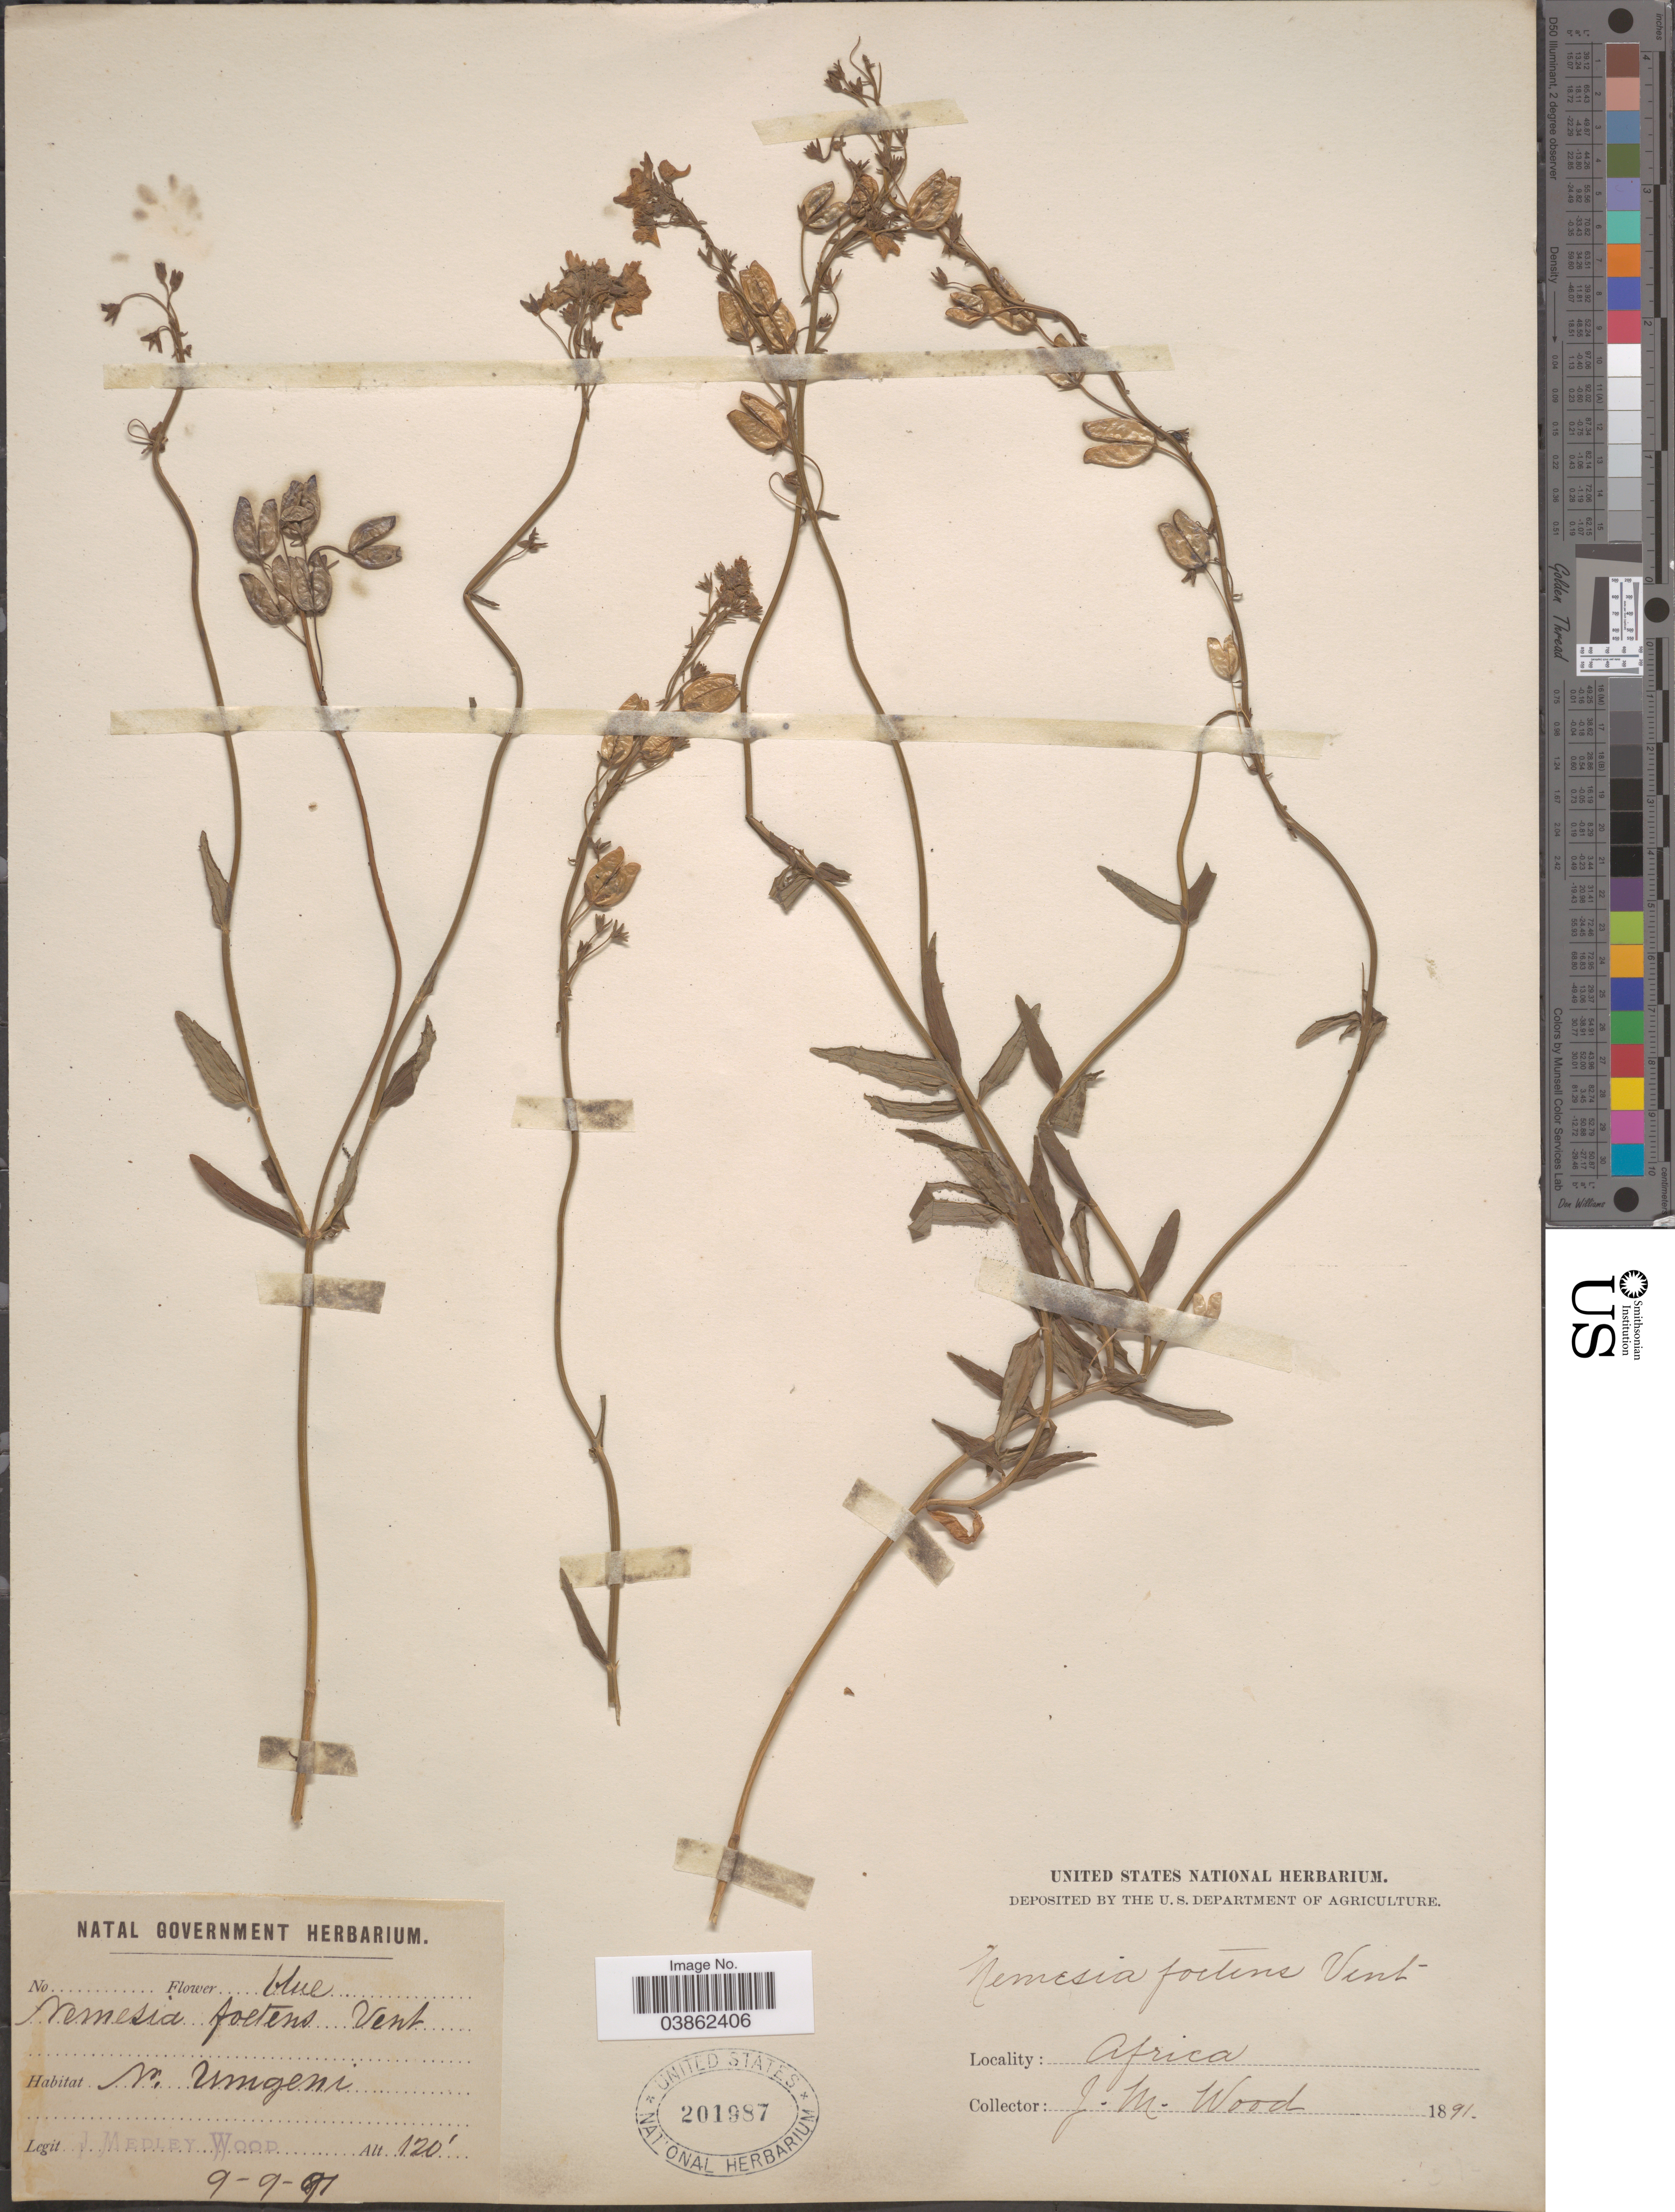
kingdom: Plantae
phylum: Tracheophyta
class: Magnoliopsida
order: Lamiales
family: Scrophulariaceae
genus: Nemesia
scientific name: Nemesia foetens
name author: Vent.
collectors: J. Medley Wood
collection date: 1891-09-09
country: South Africa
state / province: KwaZulu-Natal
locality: Natal. N. Umgeni.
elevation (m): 37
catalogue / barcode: US 201987